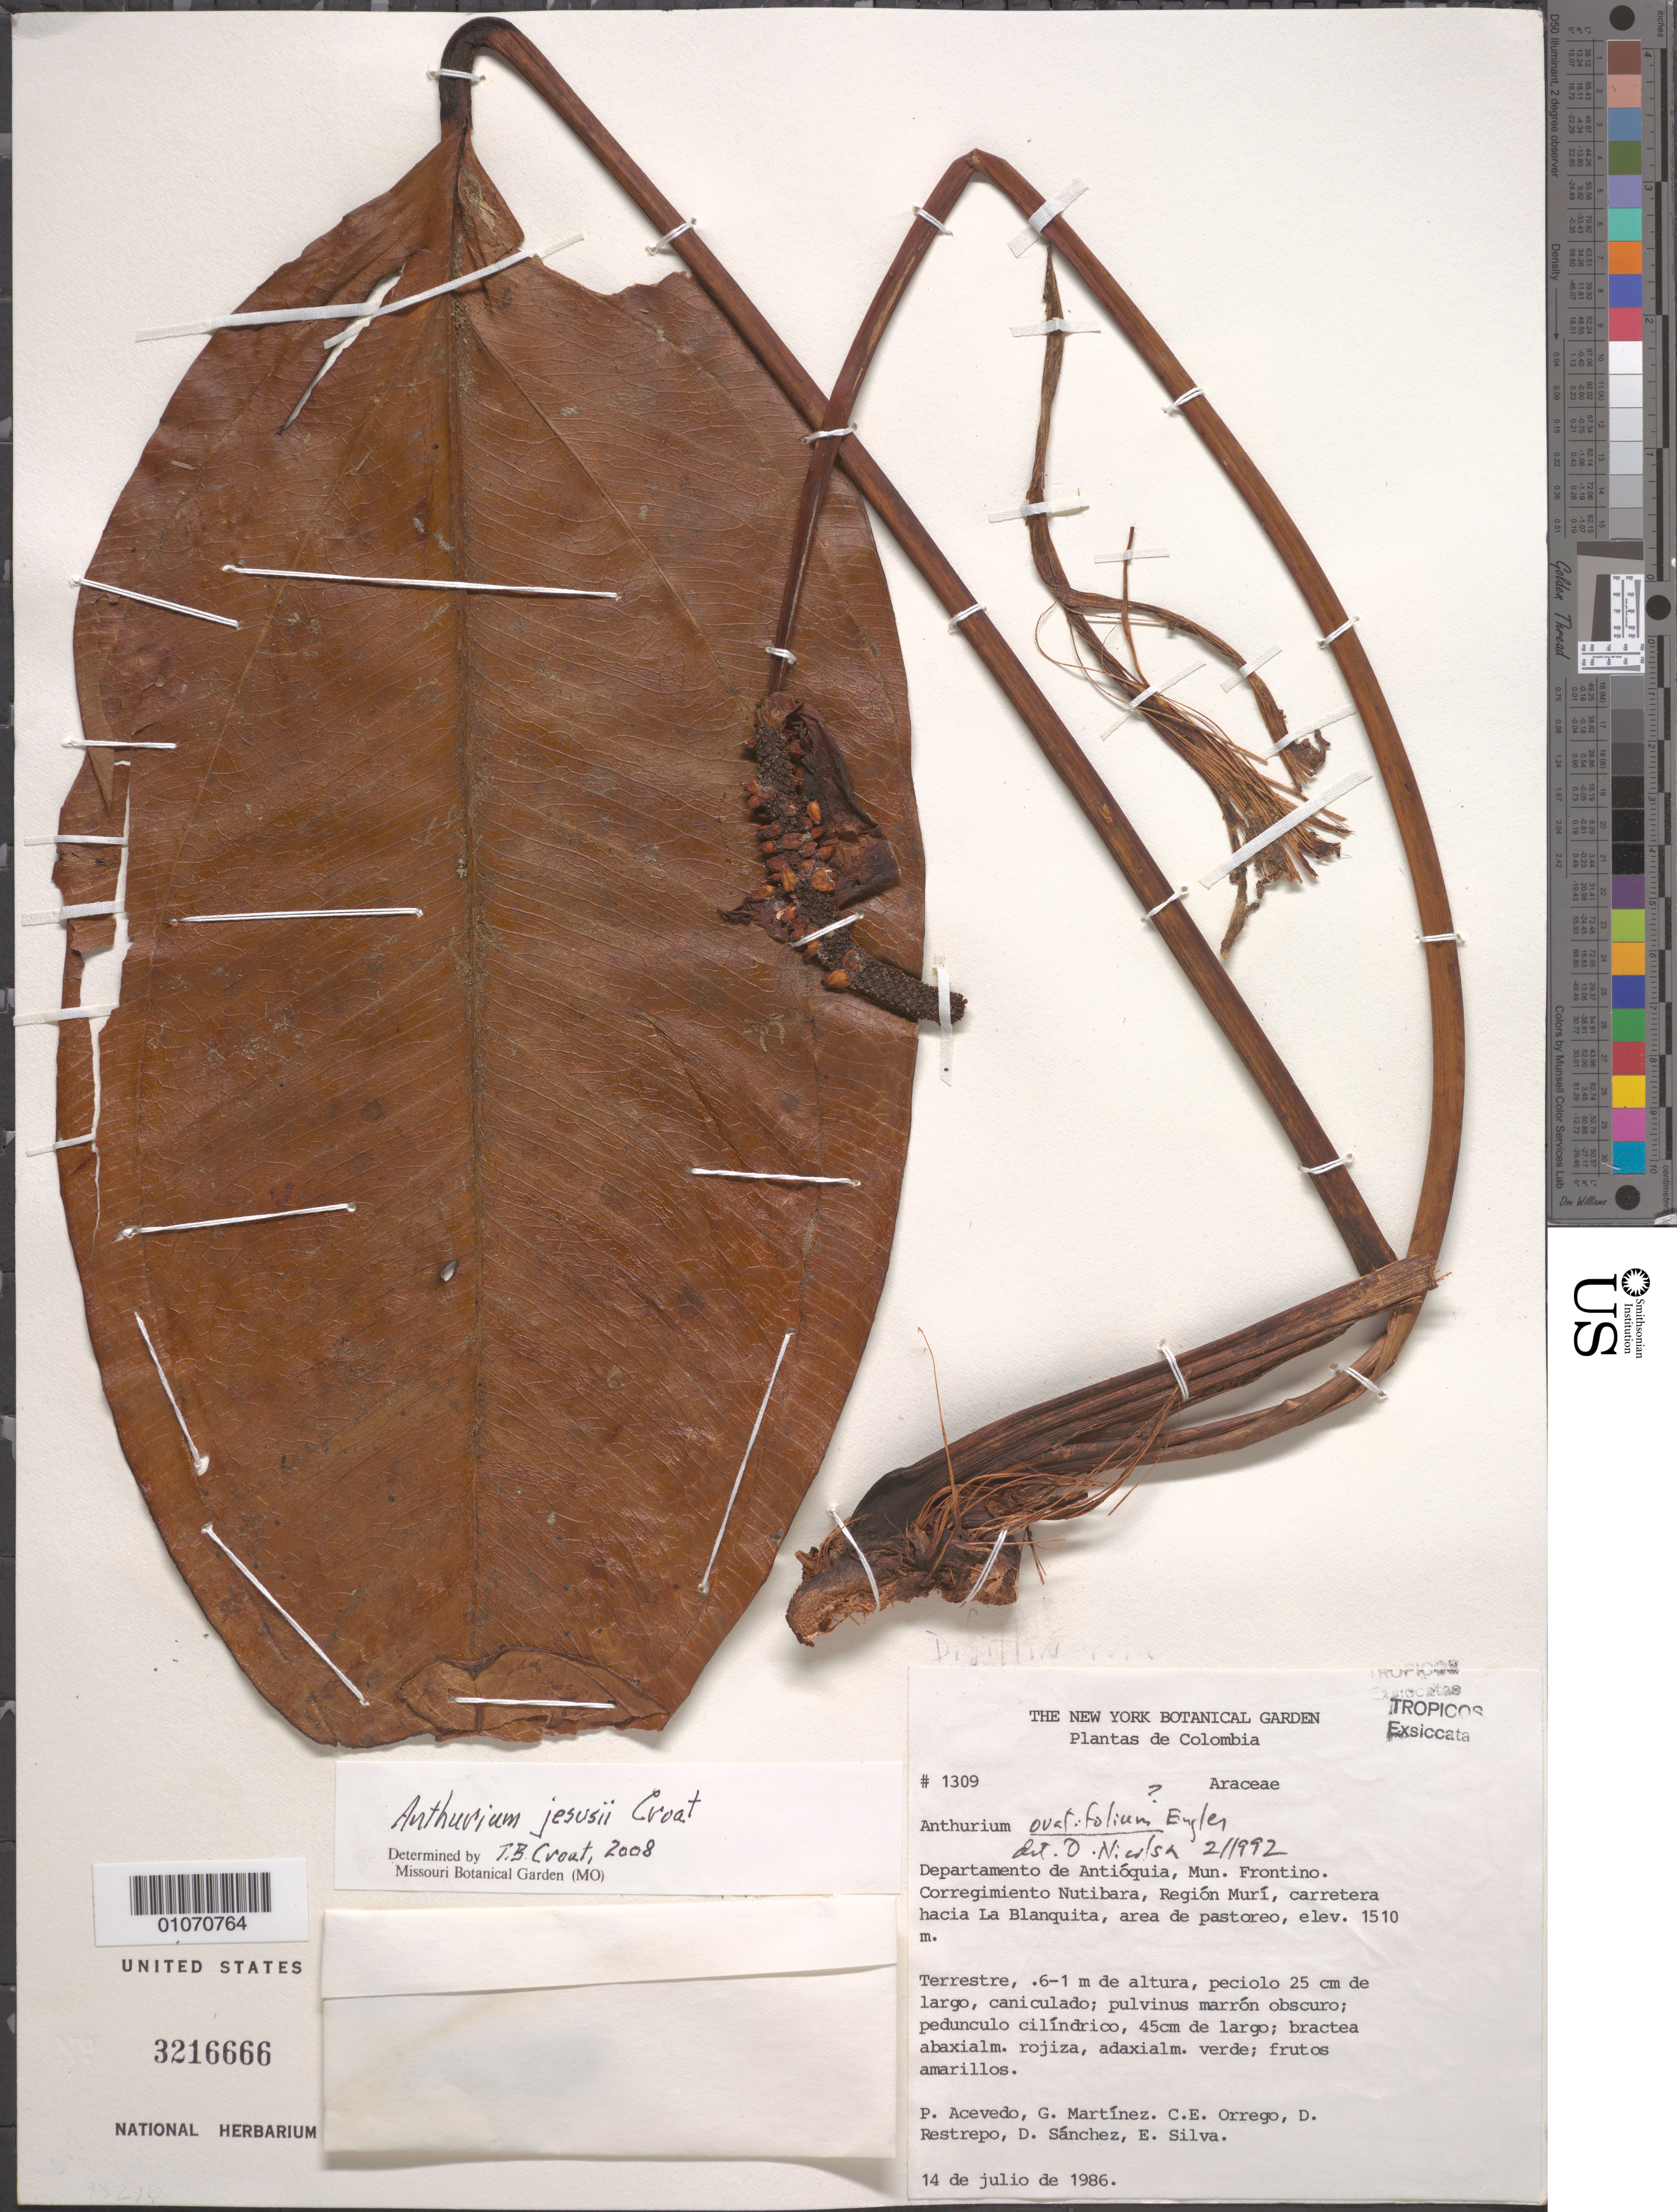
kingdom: Plantae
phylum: Tracheophyta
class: Liliopsida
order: Alismatales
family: Araceae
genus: Anthurium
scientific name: Anthurium jesusii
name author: Croat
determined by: Croat, Thomas B., Missouri Botanical Garden (MO)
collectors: P. Acevedo-Rodr., D. Sanchez, D. Restrepo, G. Martinez, E. Silva & C. Orrego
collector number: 1309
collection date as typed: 14 Jul 1986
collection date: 1986-07-14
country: Colombia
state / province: Antioquia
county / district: Frontino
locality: Depart. Antioquia; Municipio Frontino; corregimiento Nutibara, camino hacia La Blanquita Region Murri.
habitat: Area de pastoreo.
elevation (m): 1510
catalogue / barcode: US 3216666